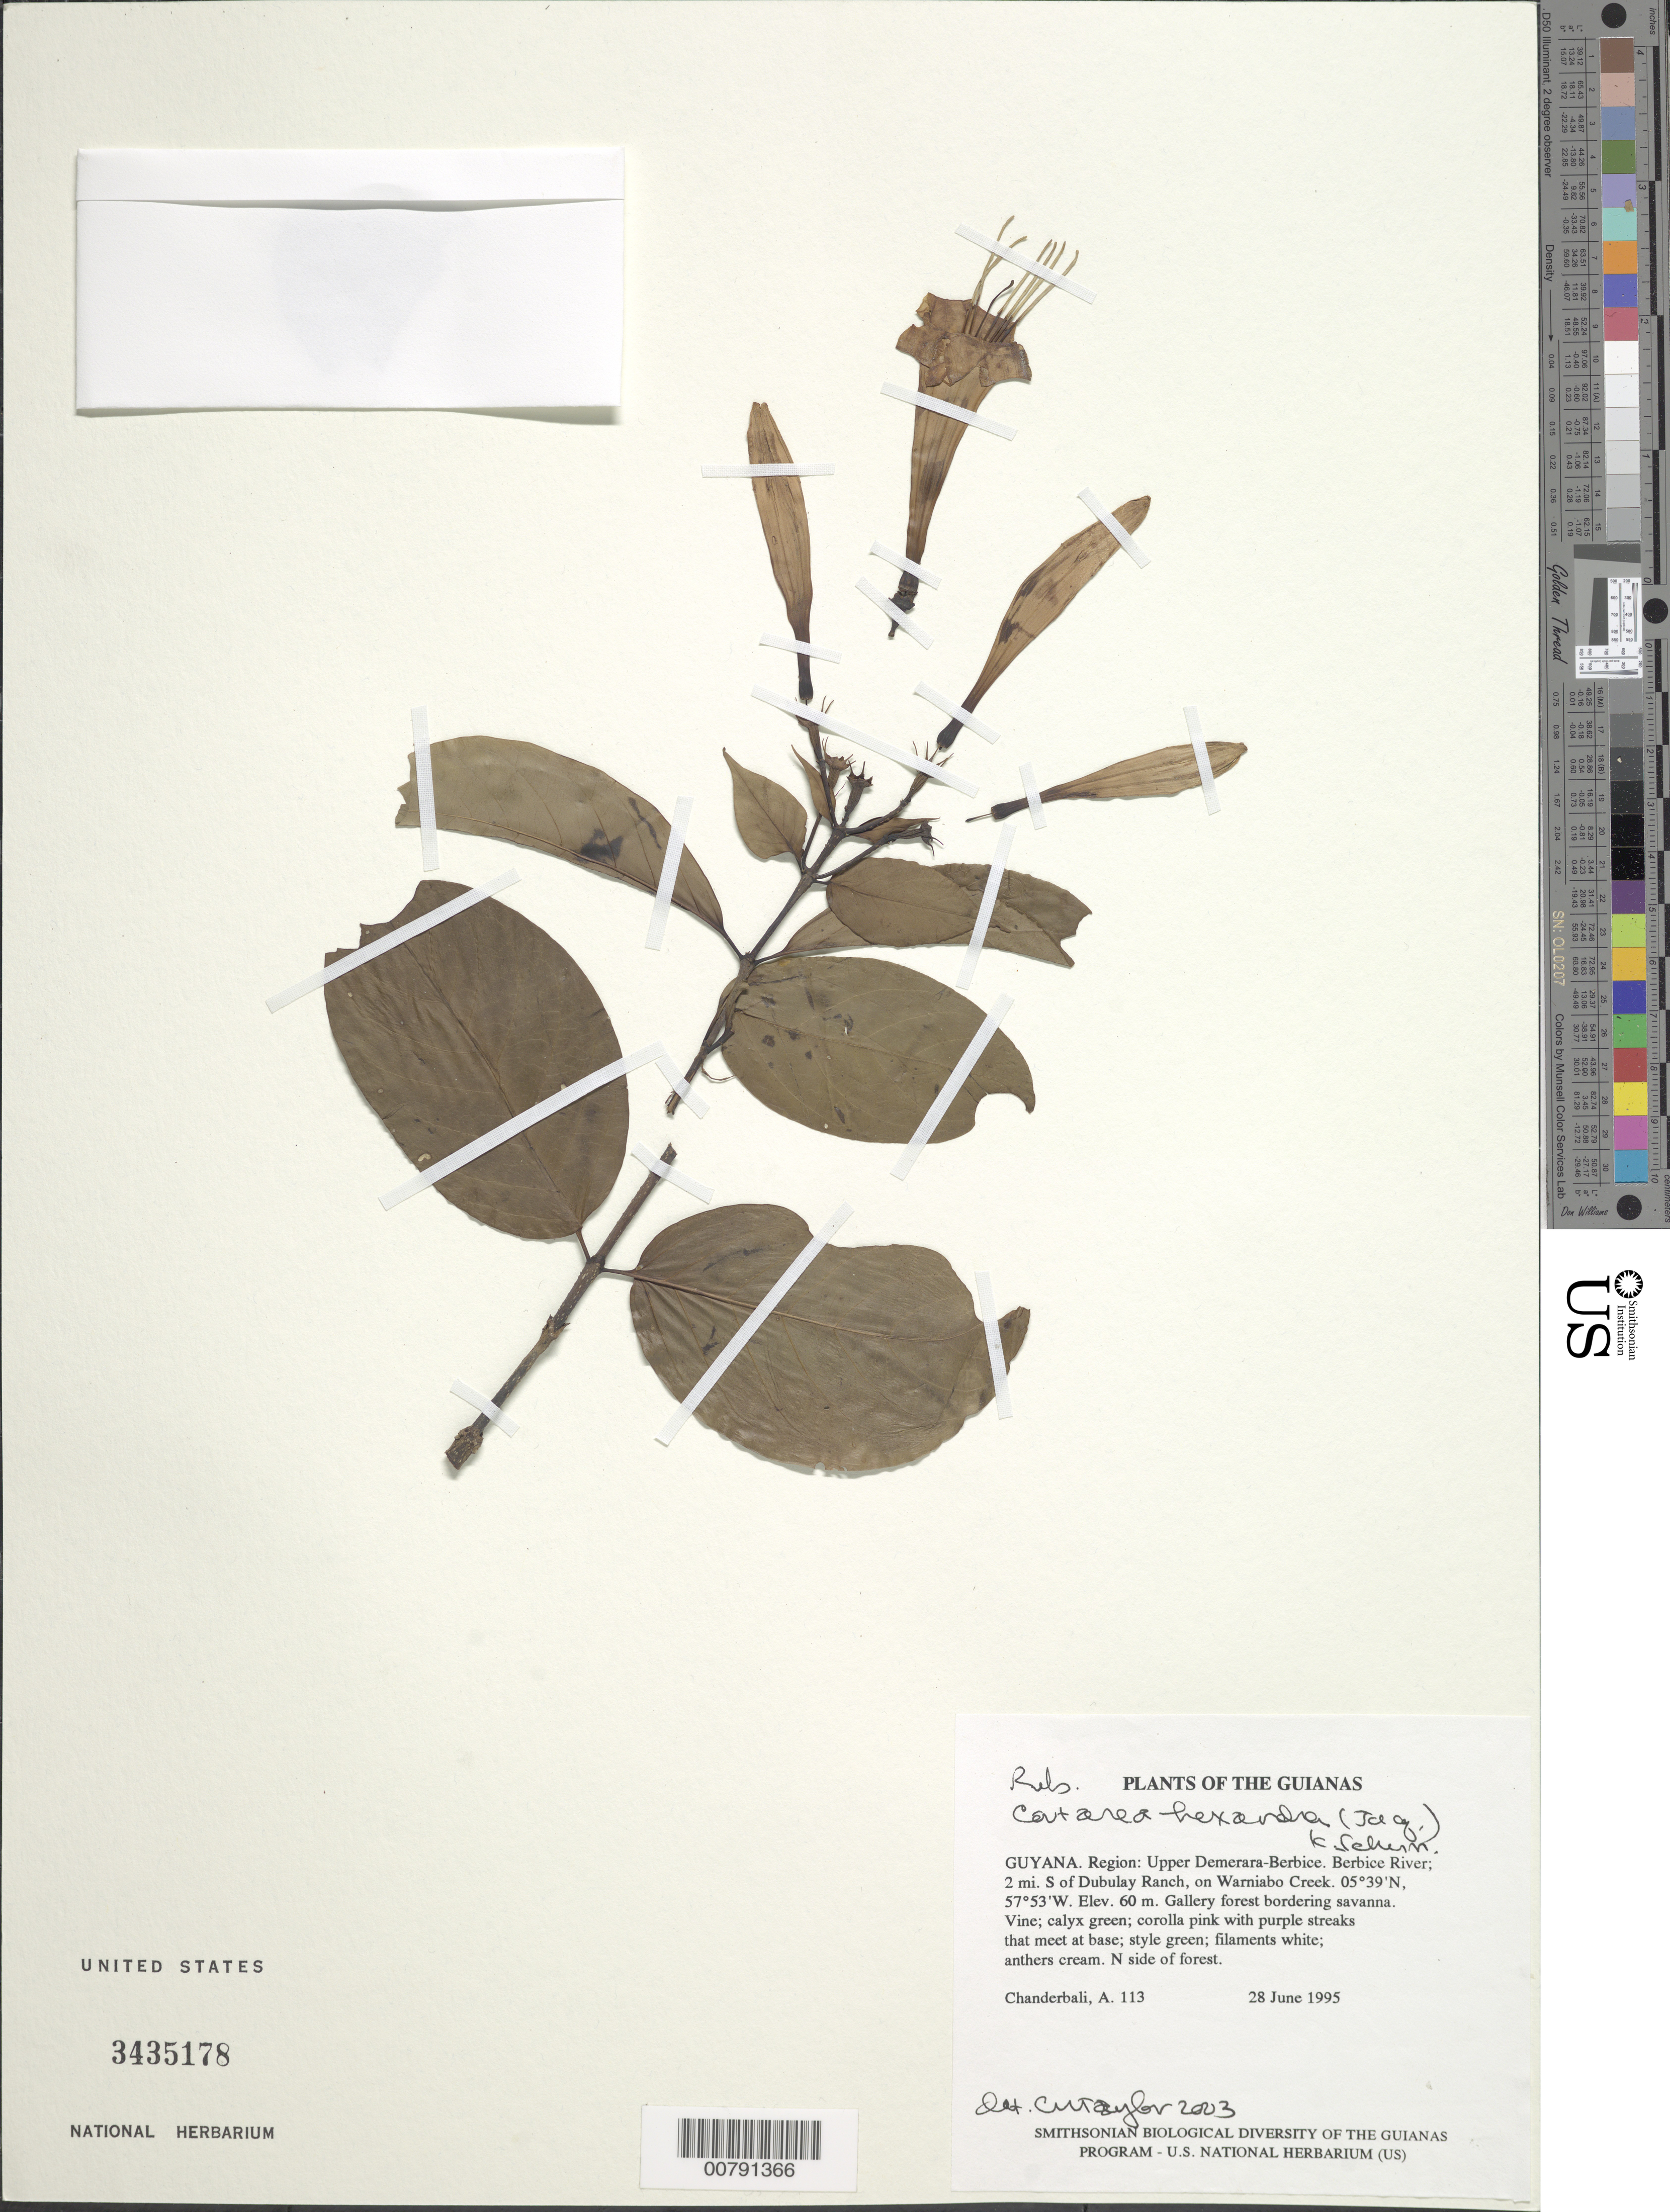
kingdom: Plantae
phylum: Tracheophyta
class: Magnoliopsida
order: Gentianales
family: Rubiaceae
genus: Coutarea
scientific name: Coutarea hexandra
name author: (Jacq.) K. Schum.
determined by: Taylor, Charlotte M.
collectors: A. S. Chanderbali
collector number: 113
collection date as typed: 28 June 1995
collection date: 1995-06-28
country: Guyana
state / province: U. Demerara-Berbice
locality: Berbice River; 2 mi. S of Dubulay Ranch, on Warniabo Creek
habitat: Gallery forest bordering savanna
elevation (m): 60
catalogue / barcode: US 3435178